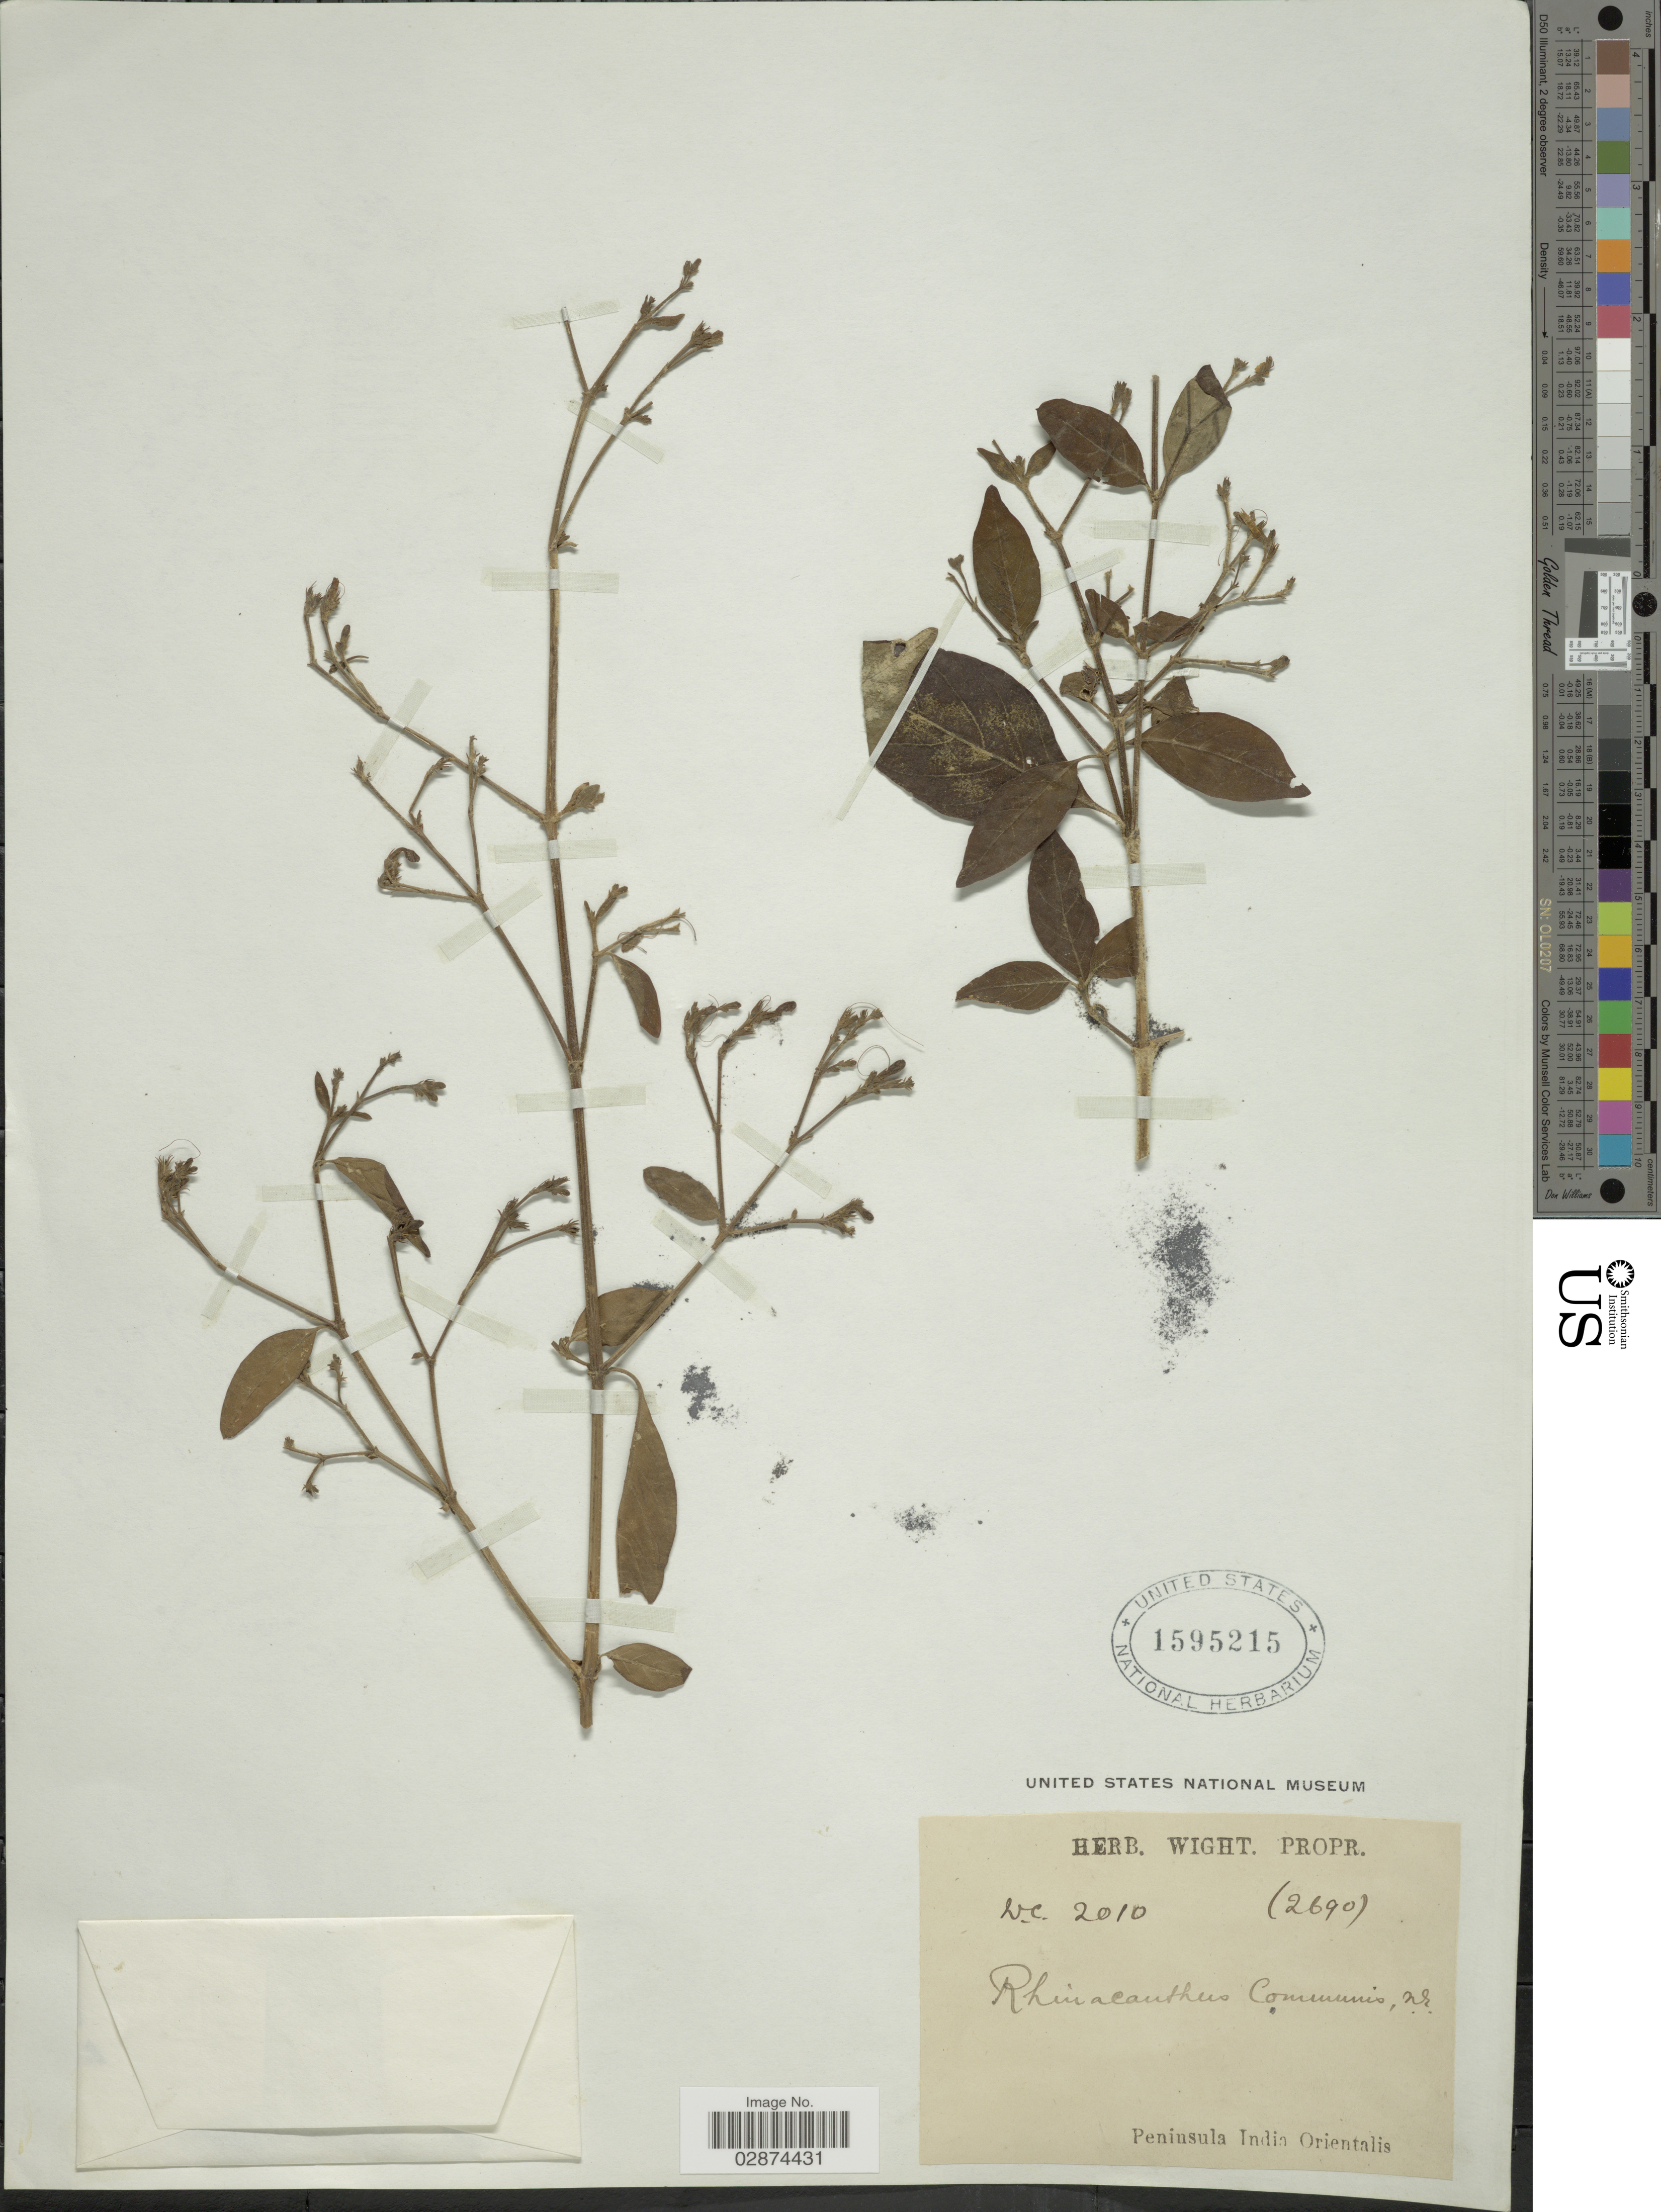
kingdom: Plantae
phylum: Tracheophyta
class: Magnoliopsida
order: Lamiales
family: Acanthaceae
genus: Rhinacanthus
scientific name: Rhinacanthus communis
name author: Nees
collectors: ex Herb. Wight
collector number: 2690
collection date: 2010-12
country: India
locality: Peninsula India Orientalis.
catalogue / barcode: US 1595215